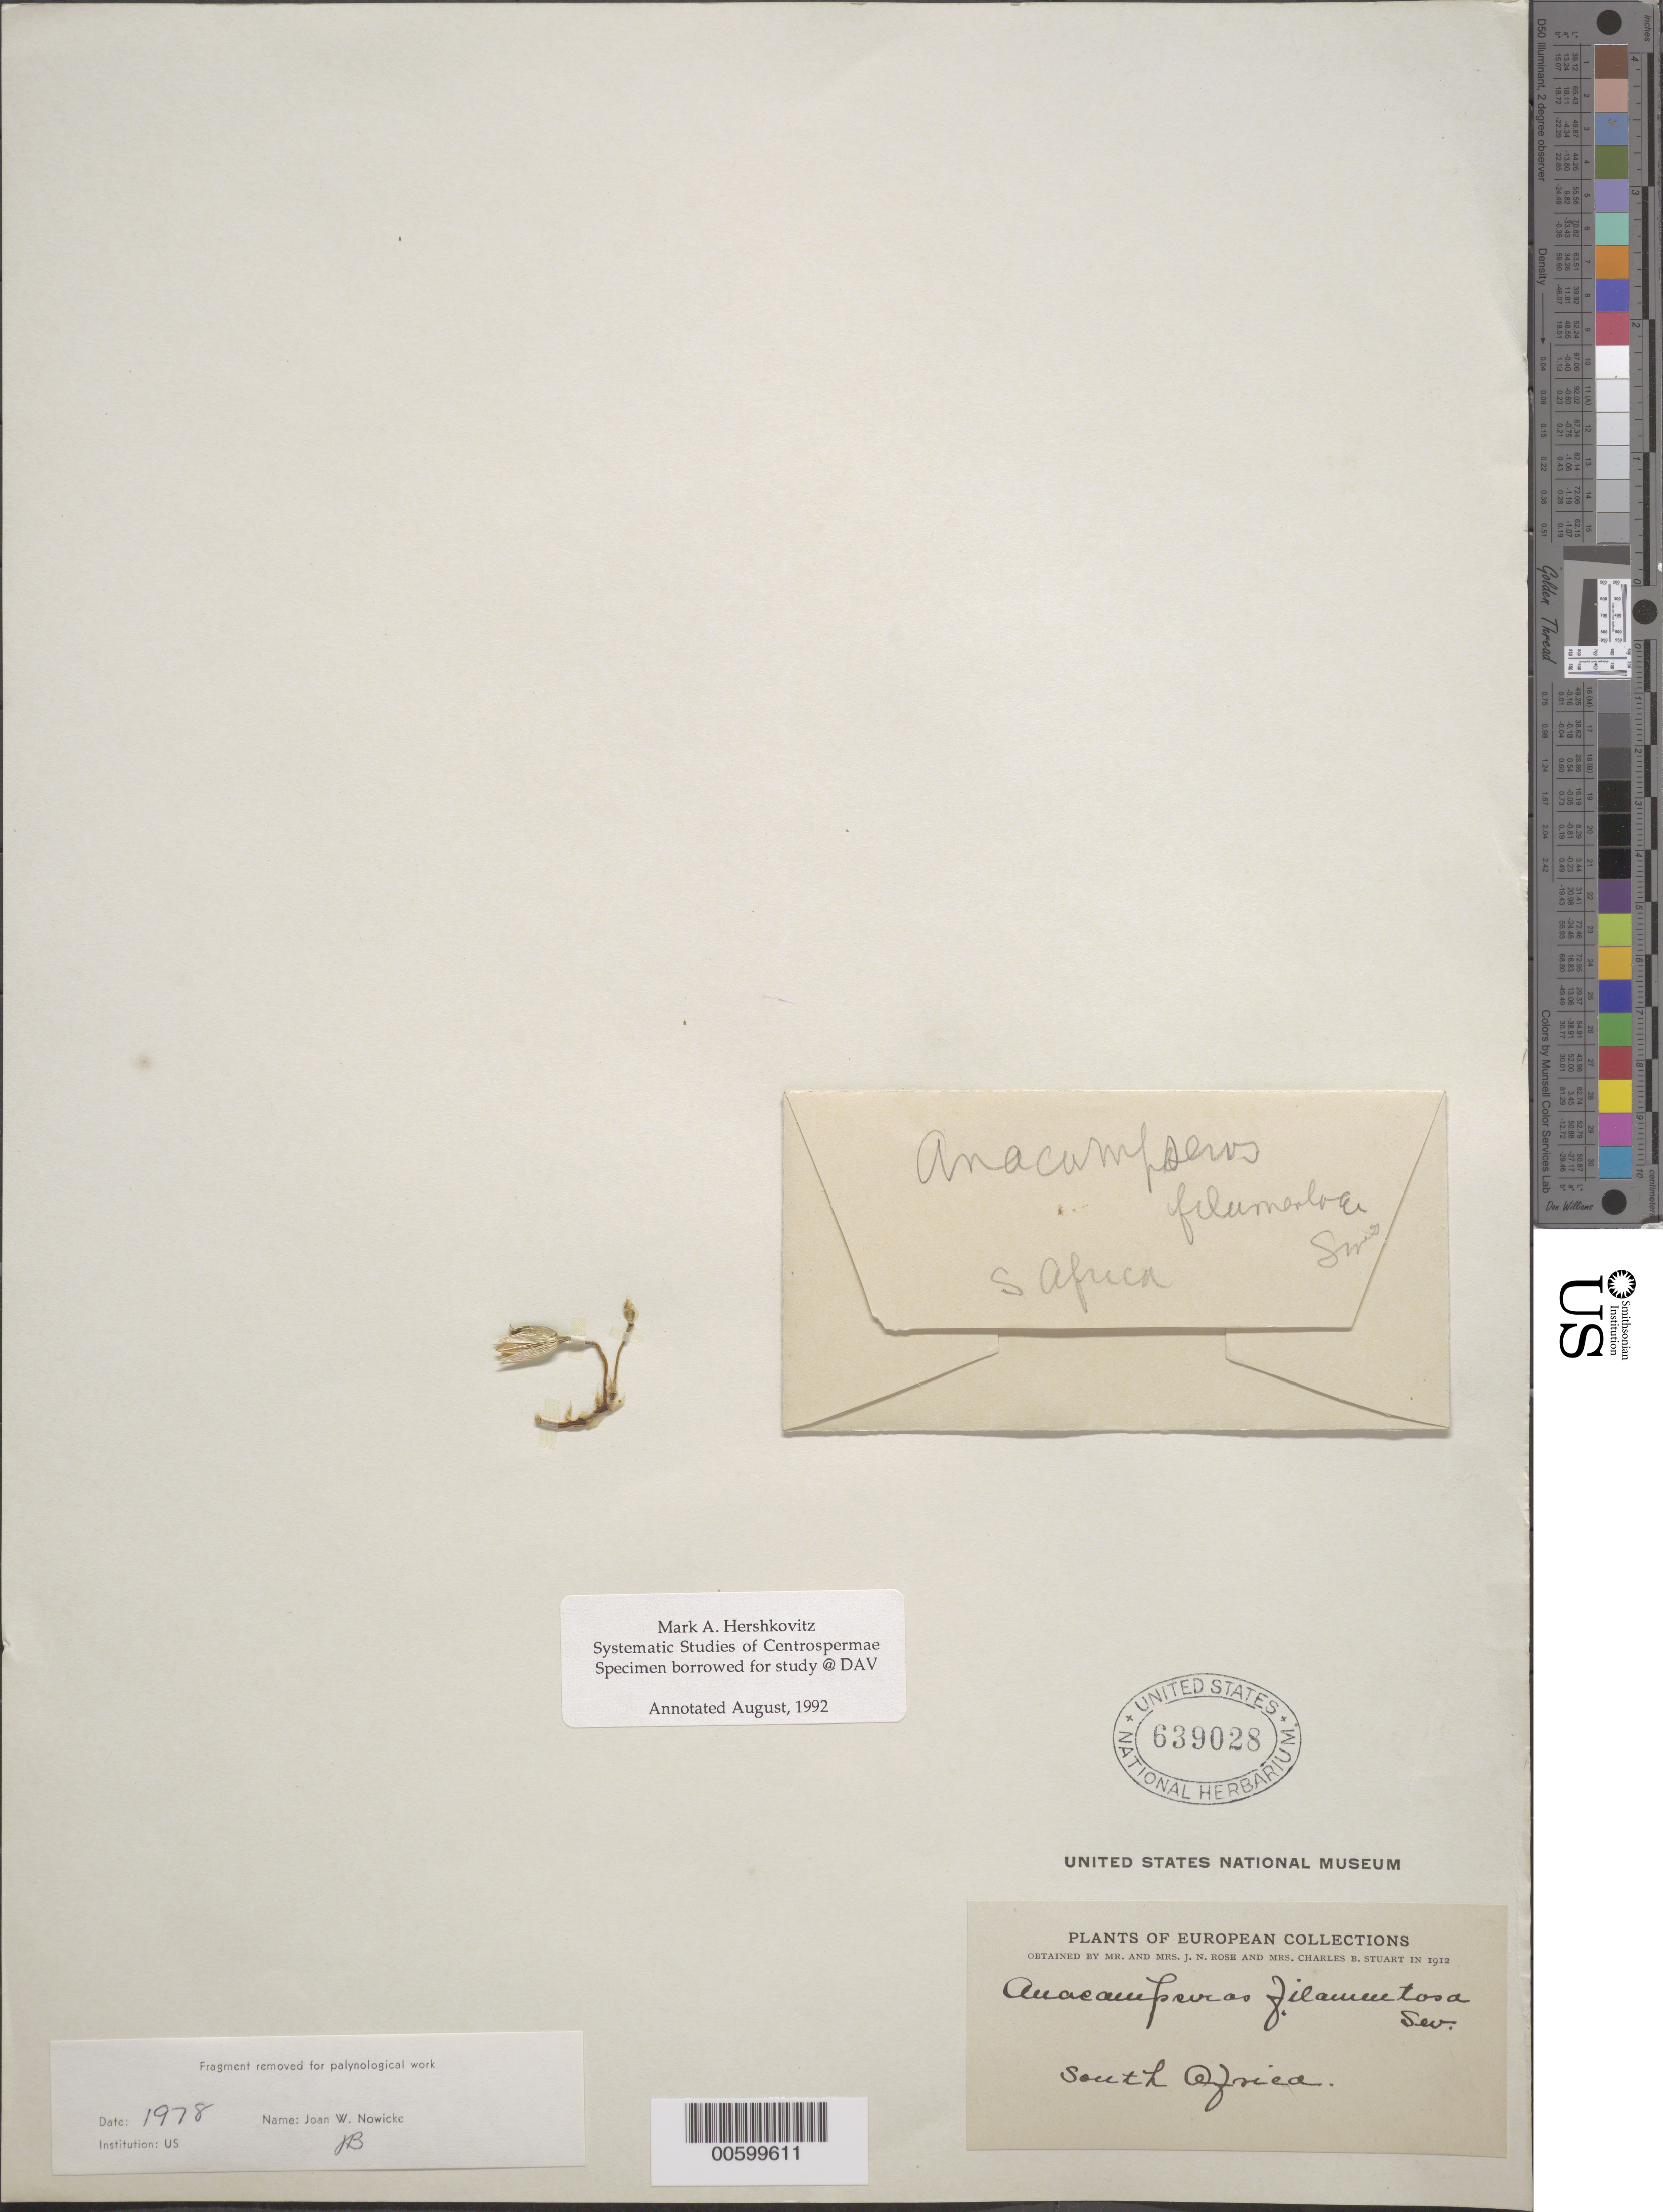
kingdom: Plantae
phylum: Tracheophyta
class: Magnoliopsida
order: Caryophyllales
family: Anacampserotaceae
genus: Anacampseros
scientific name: Anacampseros filamentosa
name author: (Haw.) Sims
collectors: J. N. Rose, J. N. Rose & C. Stuart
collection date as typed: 1912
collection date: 1912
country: South Africa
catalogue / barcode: US 639028